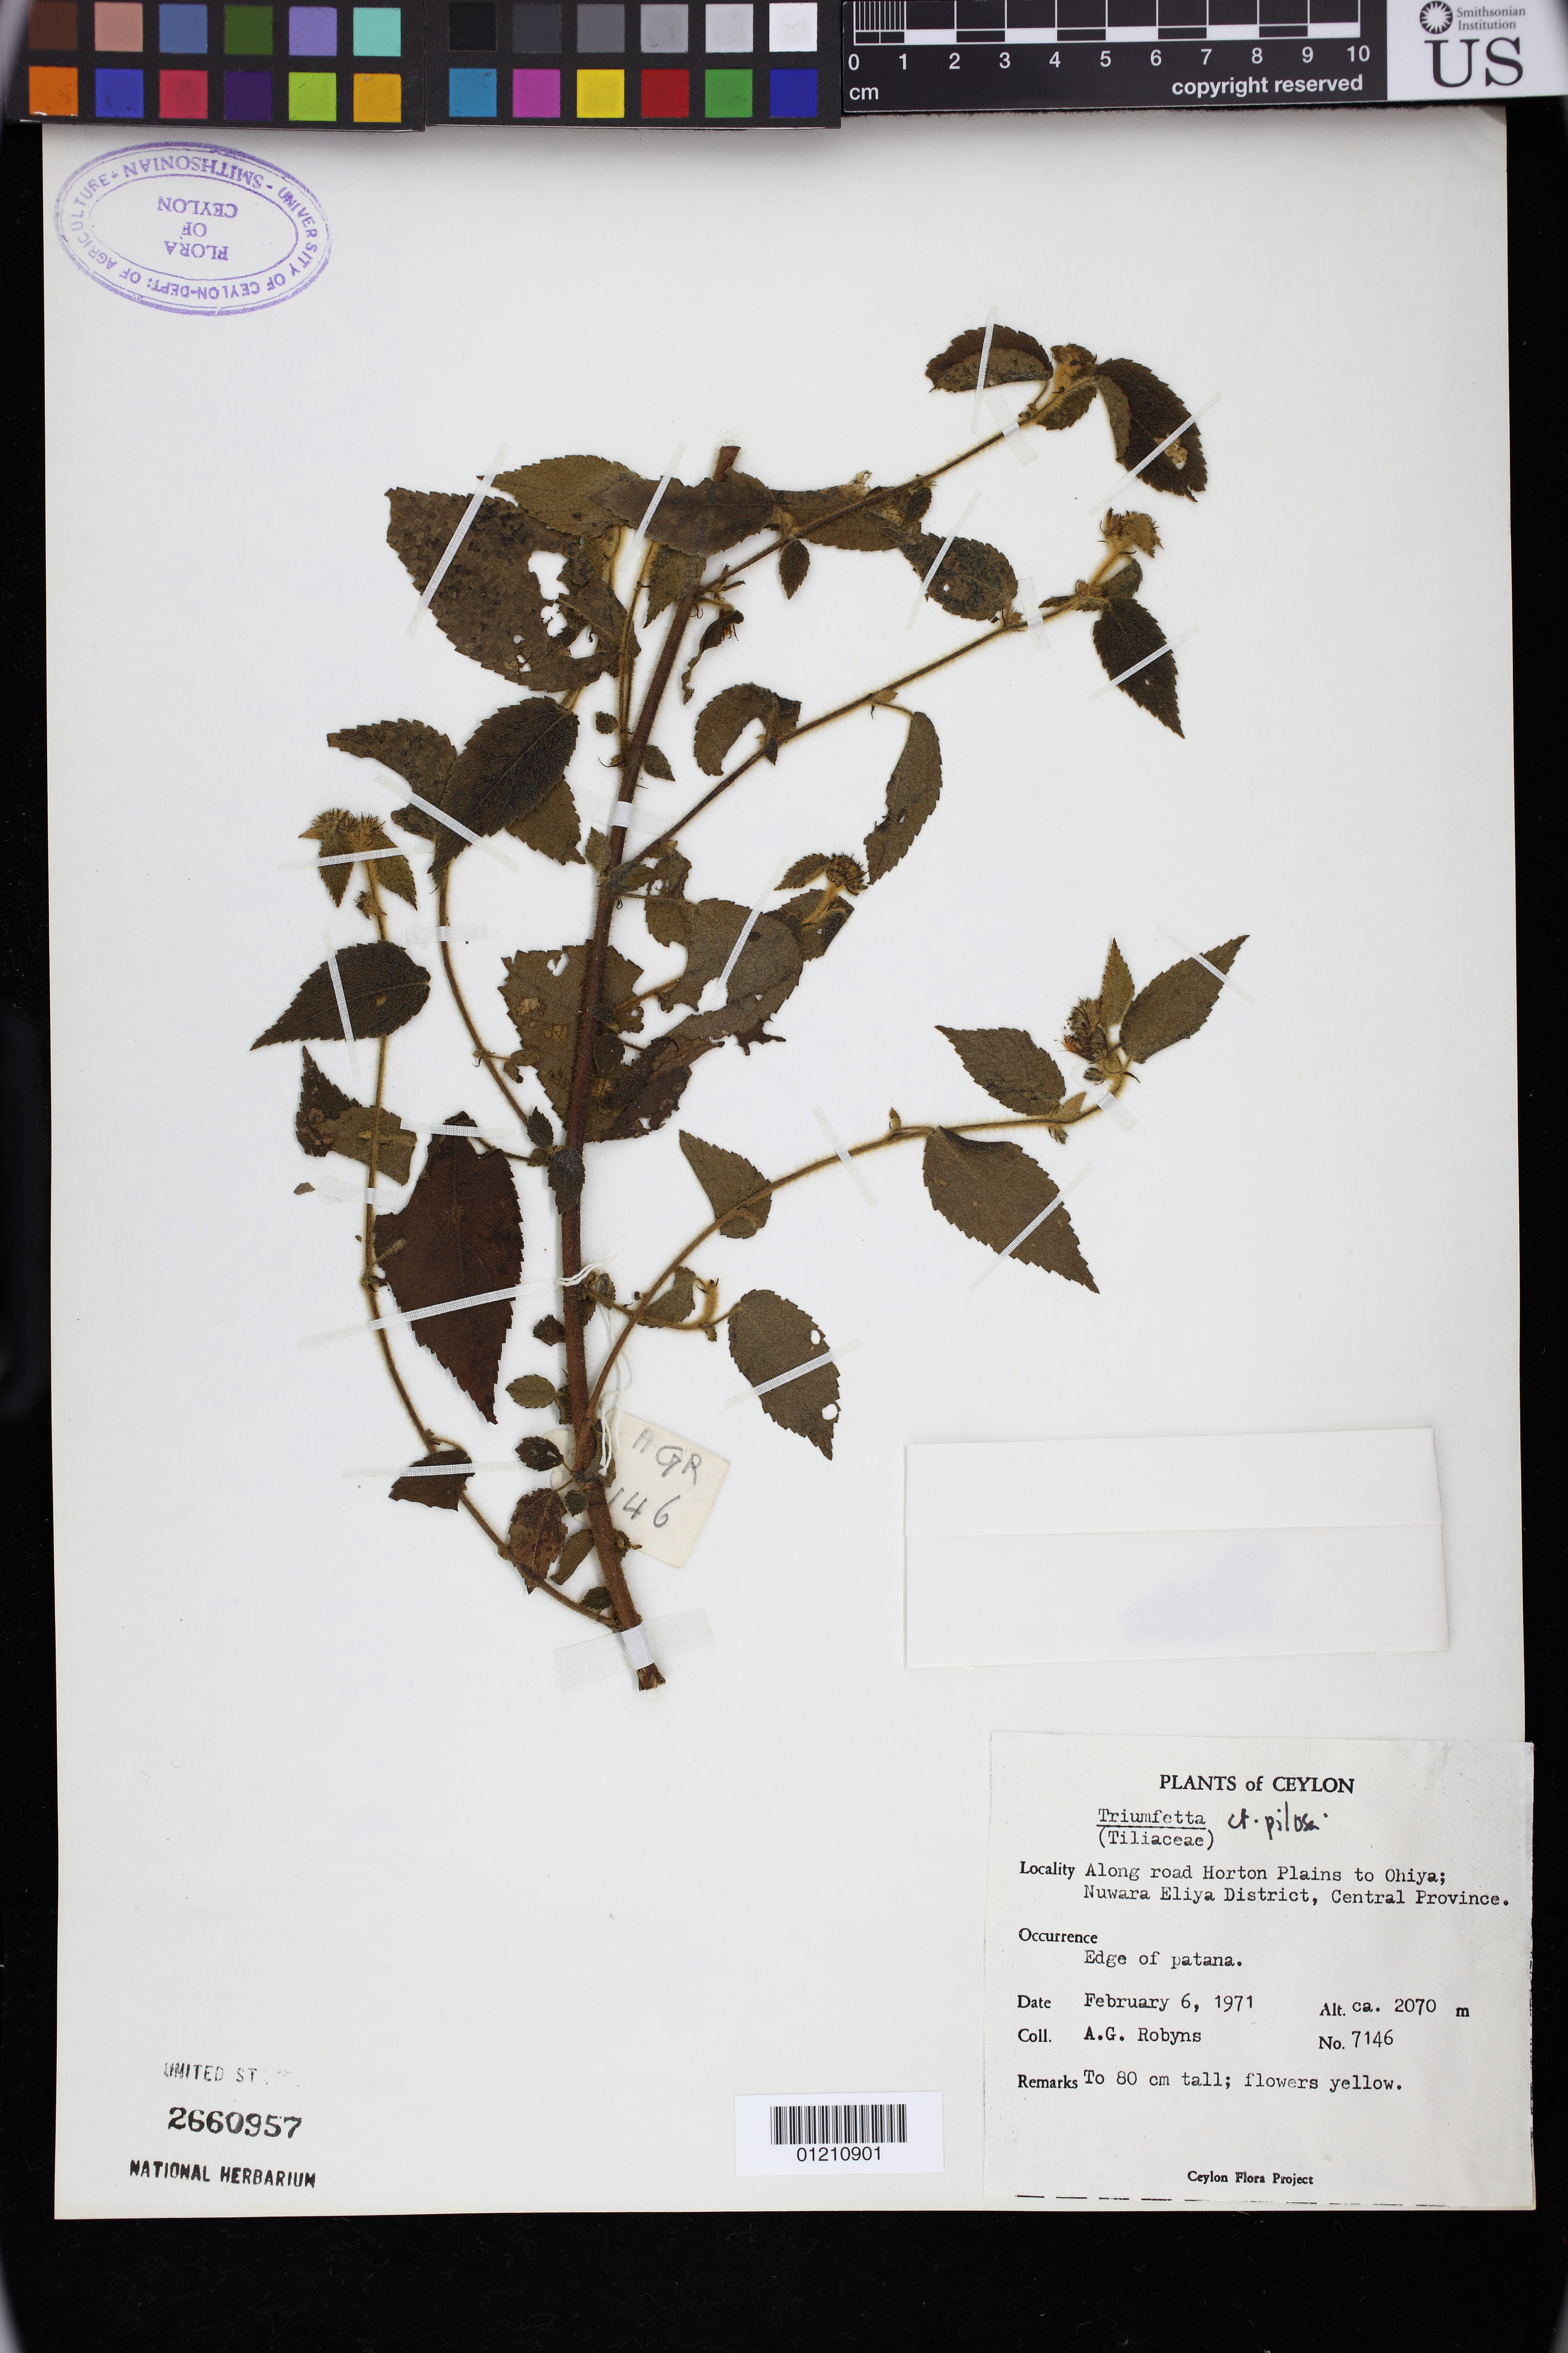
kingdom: Plantae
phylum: Tracheophyta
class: Magnoliopsida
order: Malvales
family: Malvaceae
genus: Triumfetta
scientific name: Triumfetta pilosa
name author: Roth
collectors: A. G. Robyns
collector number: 7146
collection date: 1971-02-06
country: Sri Lanka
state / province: Central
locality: Along road Horton Plains to Ohiya; Nuwara Eliya District, Central Province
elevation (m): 2070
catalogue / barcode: US 2660957